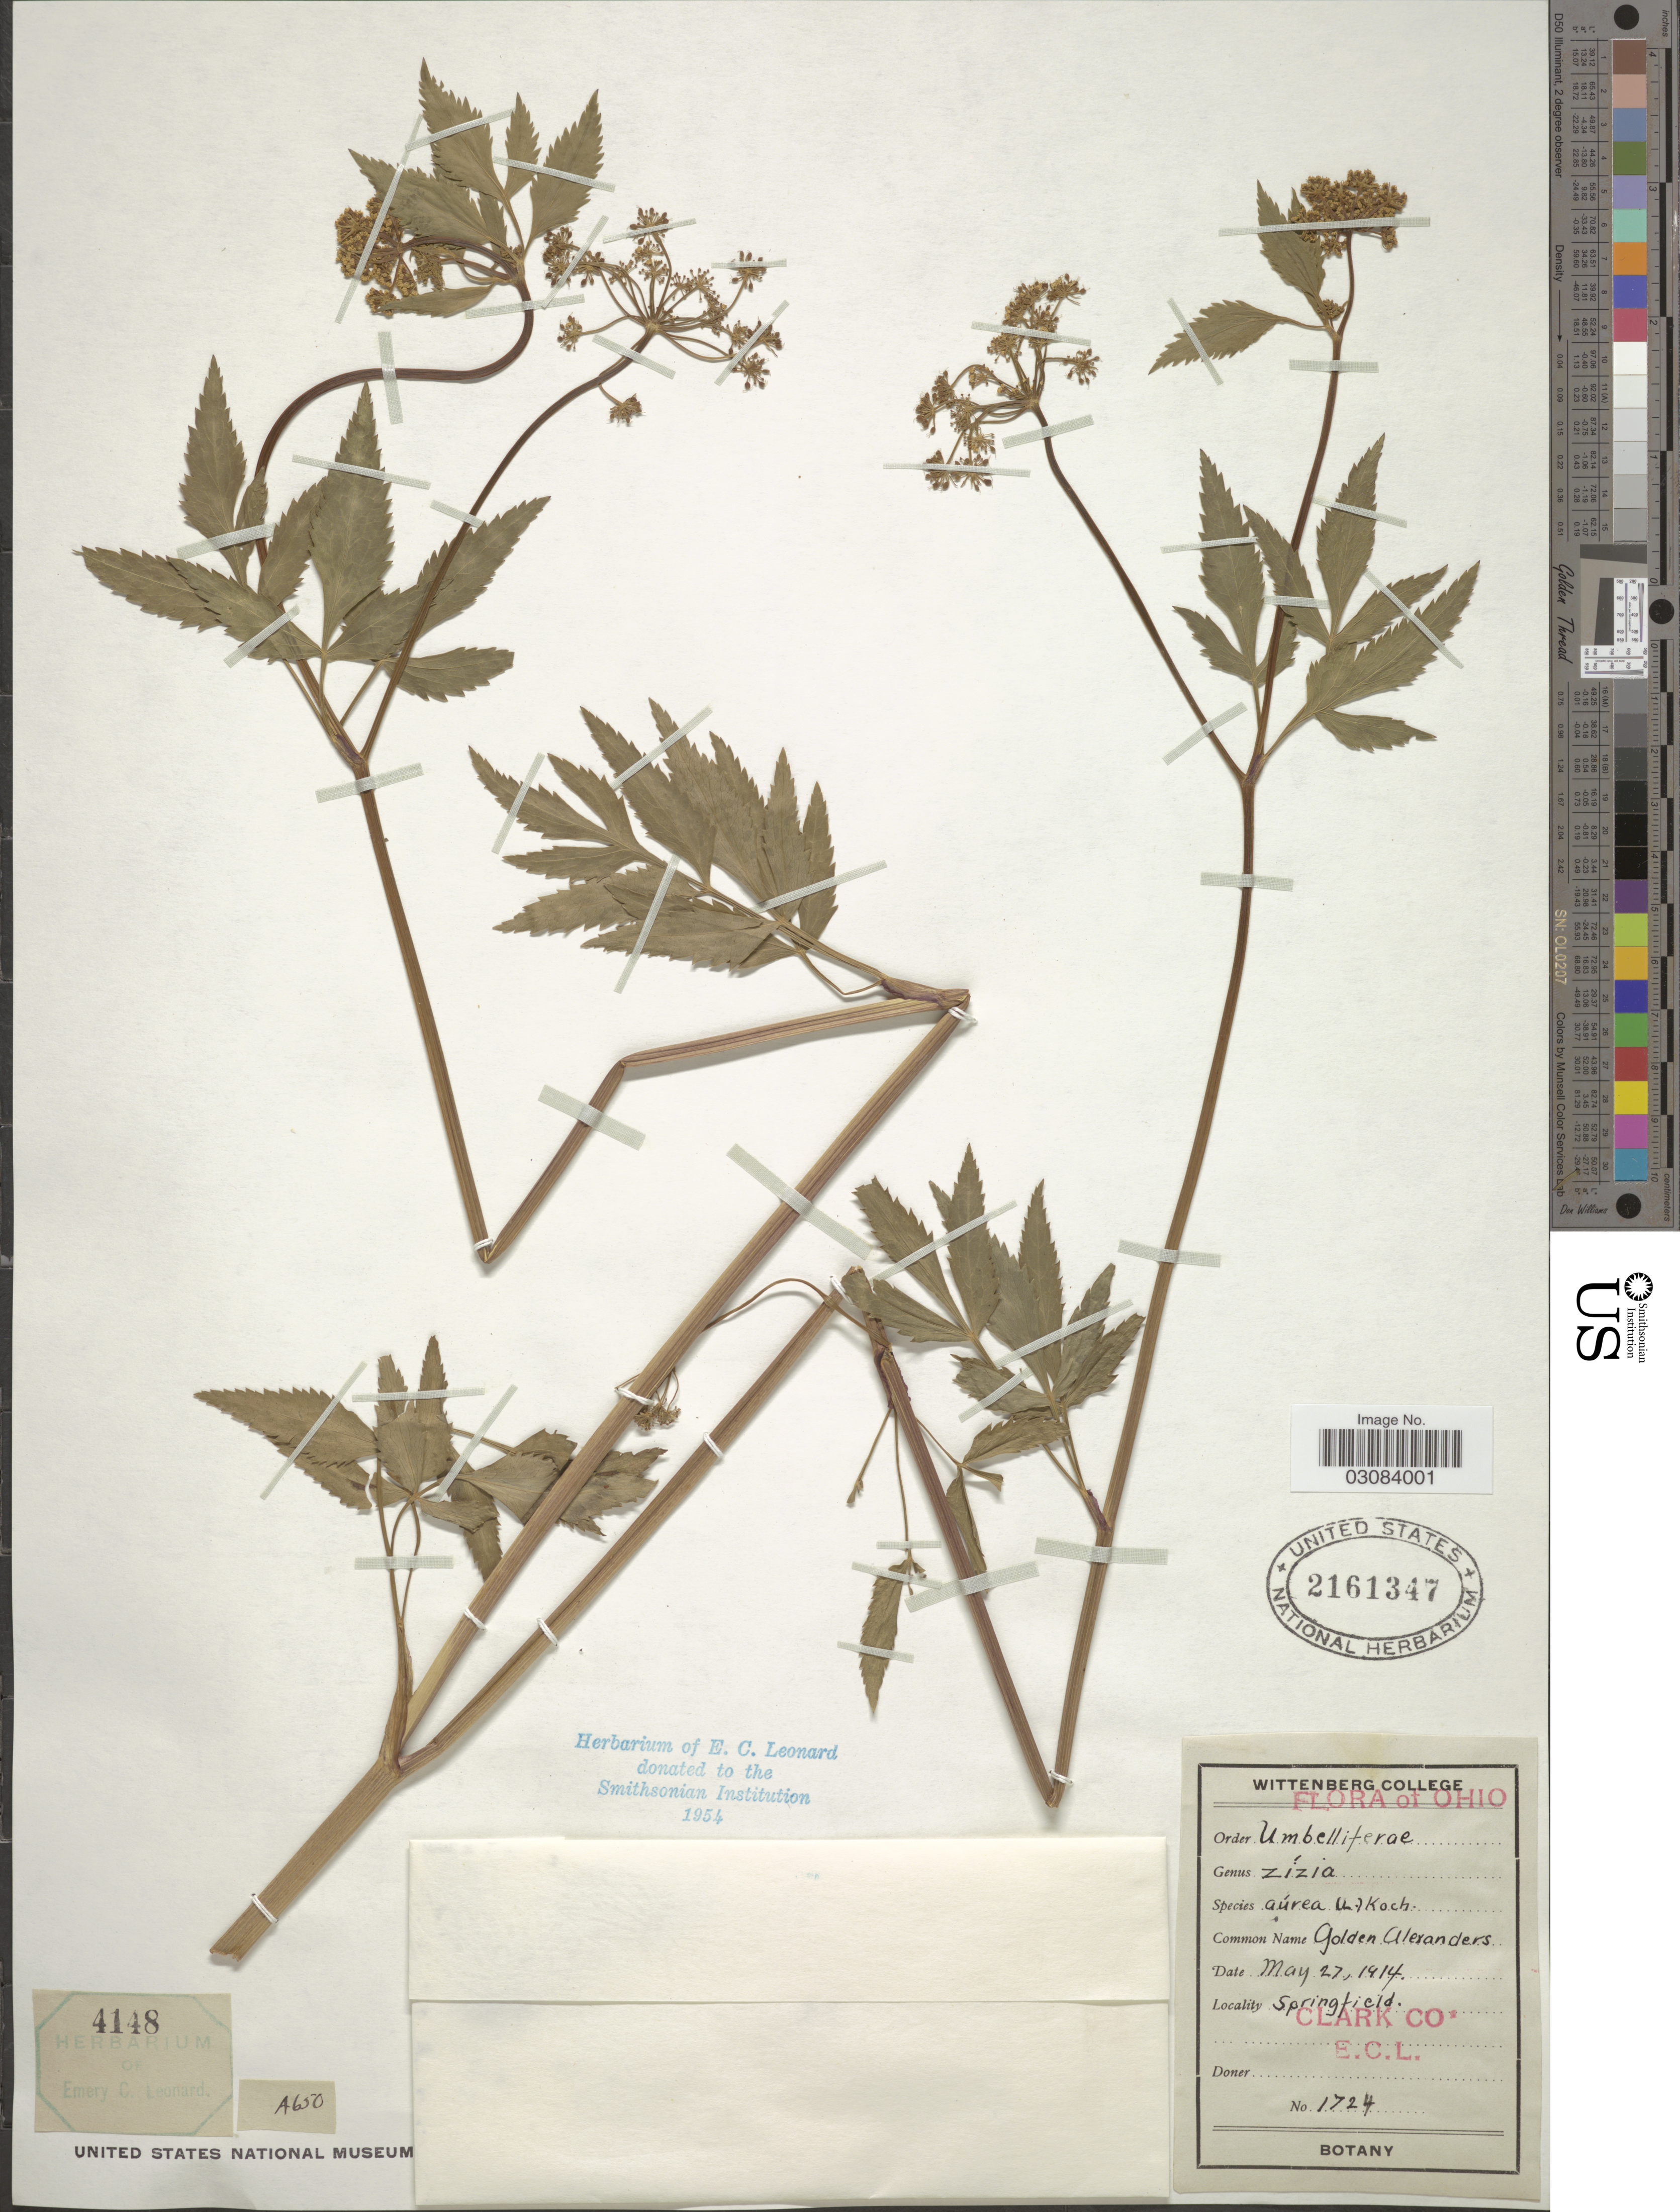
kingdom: Plantae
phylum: Tracheophyta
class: Magnoliopsida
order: Apiales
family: Apiaceae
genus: Zizia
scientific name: Zizia aurea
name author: (L.) Koch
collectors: E. C. Leonard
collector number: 1724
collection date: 1914-05-27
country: United States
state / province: Ohio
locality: Springfield. Clark Co.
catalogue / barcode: US 2161347